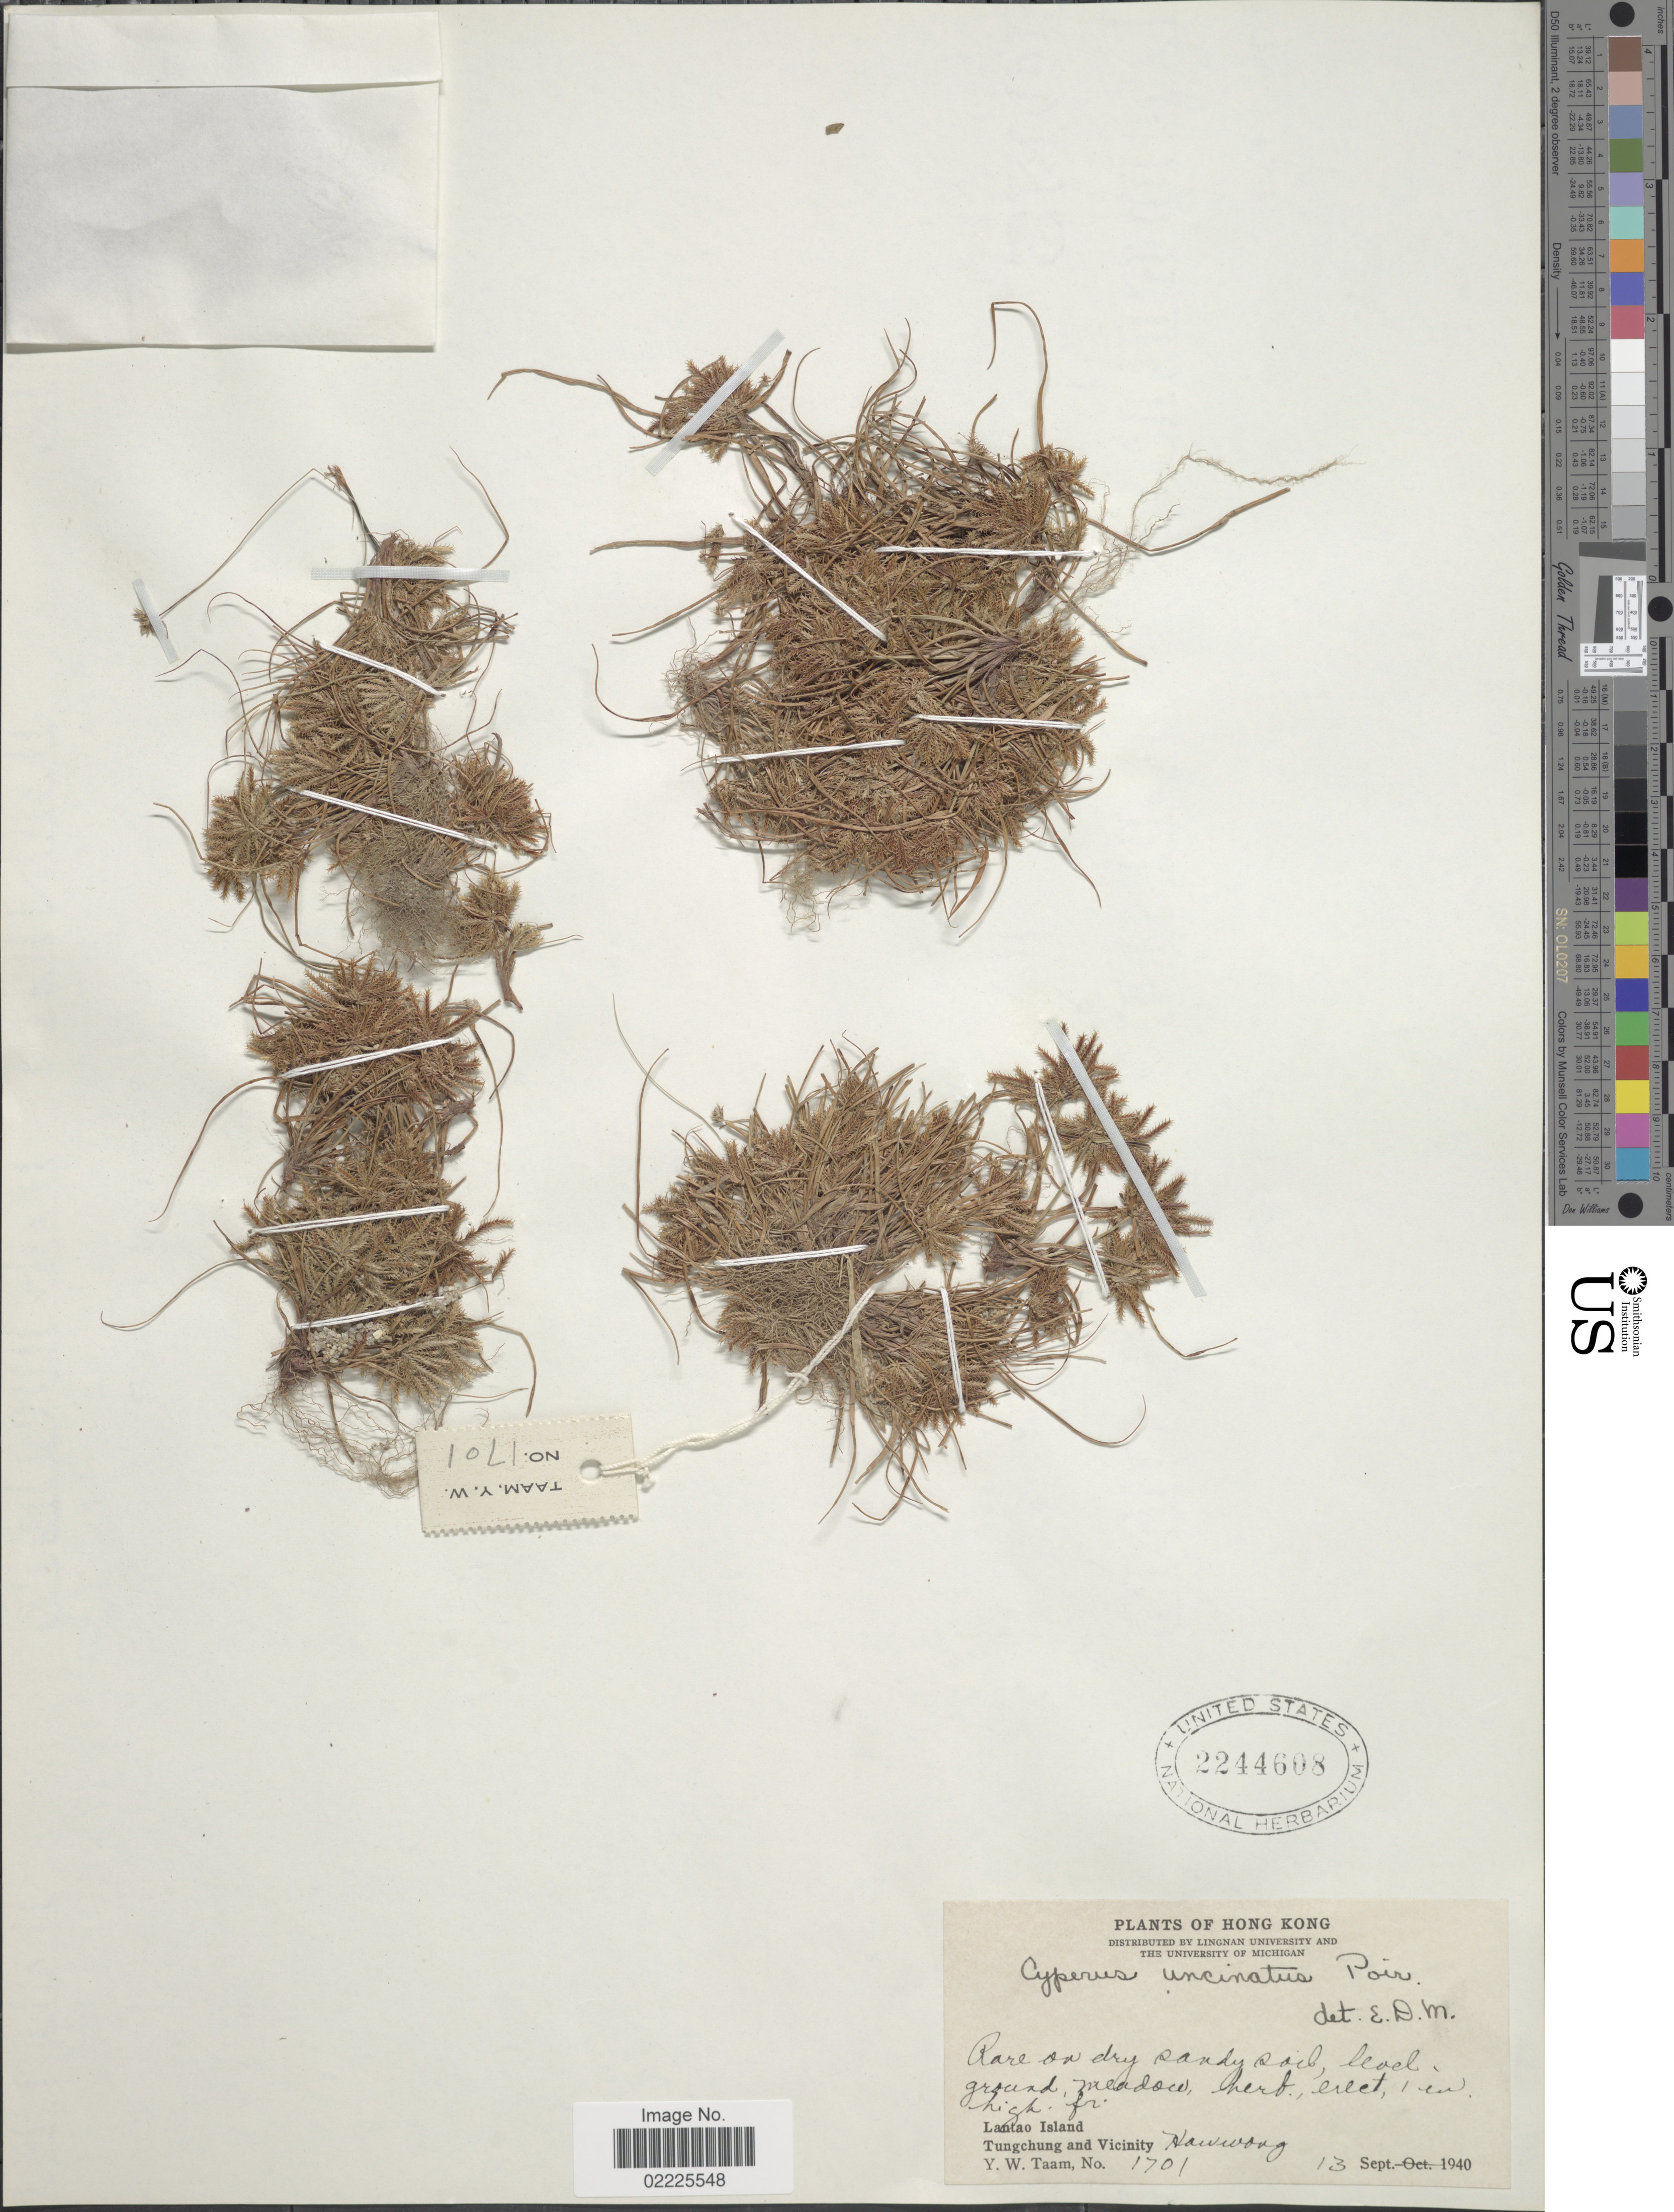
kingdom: Plantae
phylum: Tracheophyta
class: Liliopsida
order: Poales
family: Cyperaceae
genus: Cyperus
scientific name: Cyperus cuspidatus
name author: Kunth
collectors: Y. W. Taam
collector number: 1701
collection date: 1940-09-13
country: China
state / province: Hong Kong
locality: Rare on dry sandy soil, level, ground, meadow, Lantao Island, Tungchung and Vicinity, Hawwong [interpreted]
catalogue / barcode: US 2244608